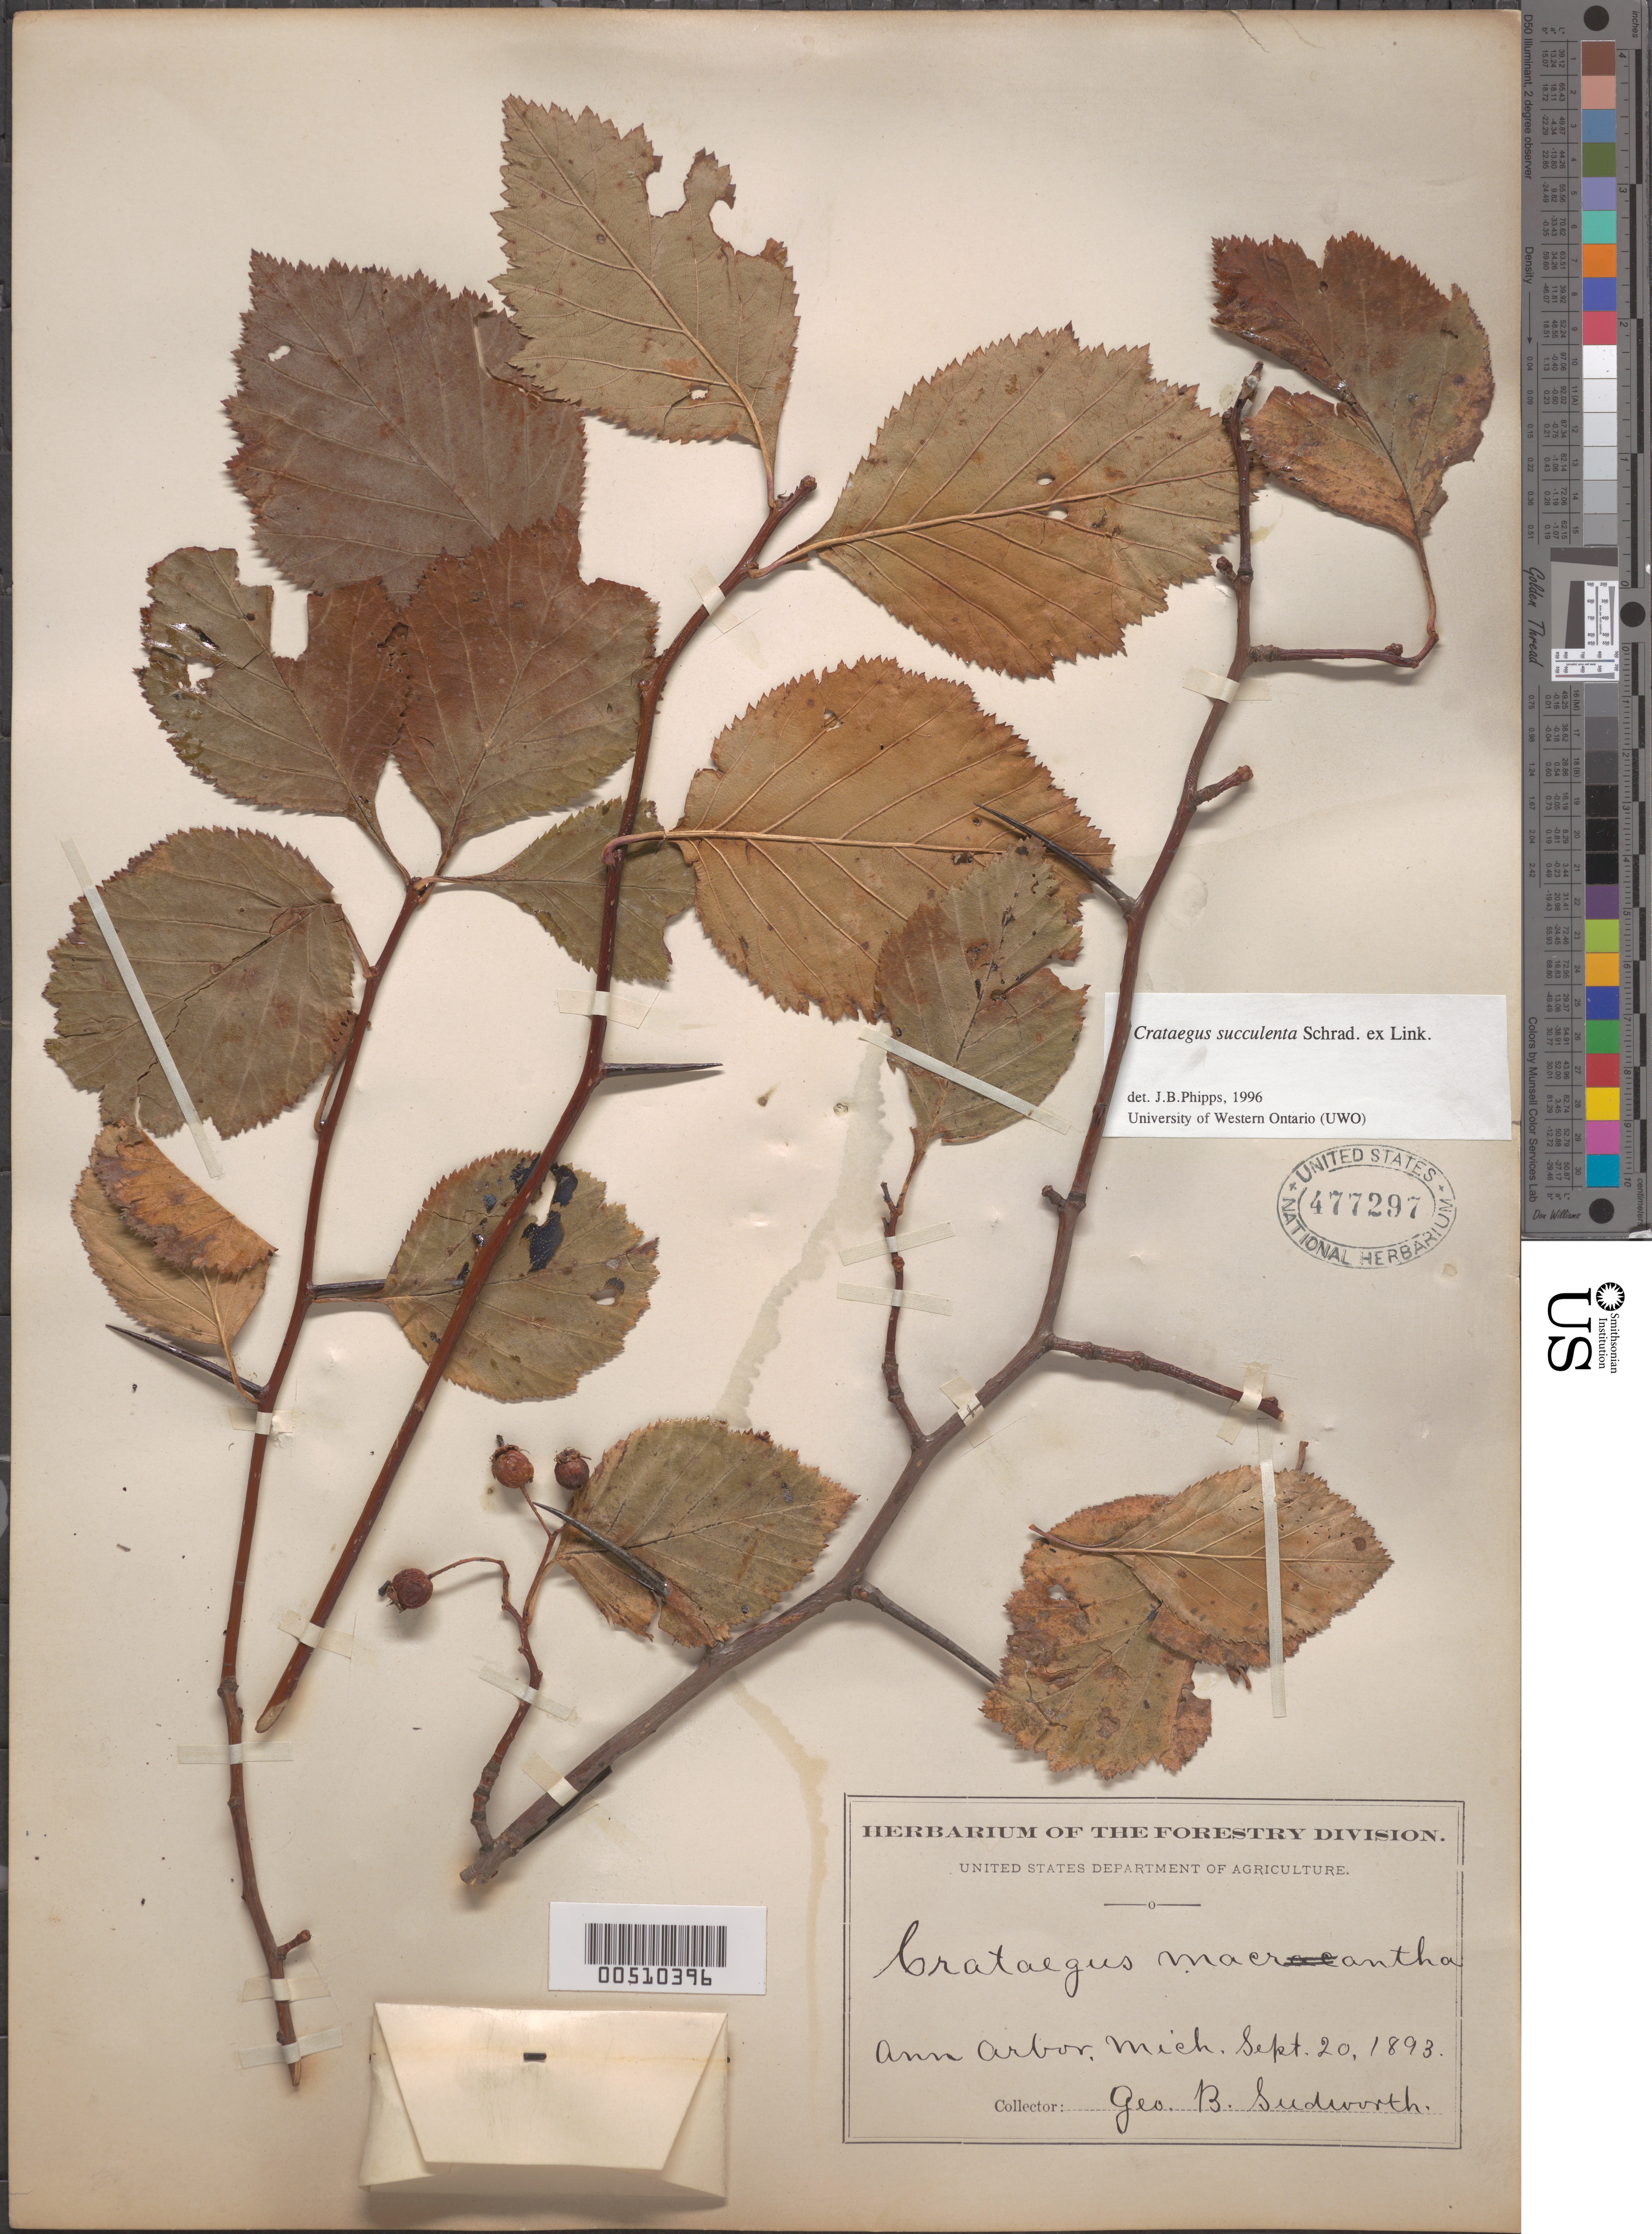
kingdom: Plantae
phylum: Tracheophyta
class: Magnoliopsida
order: Rosales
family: Rosaceae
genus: Crataegus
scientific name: Crataegus succulenta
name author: Schrad. ex Link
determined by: Phipps, James B., (UWO), University of Western Ontario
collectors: G. B. Sudworth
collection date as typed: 20 Sep 1893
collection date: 1893-09-20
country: United States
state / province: Michigan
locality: Ann Arbor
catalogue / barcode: US 477297